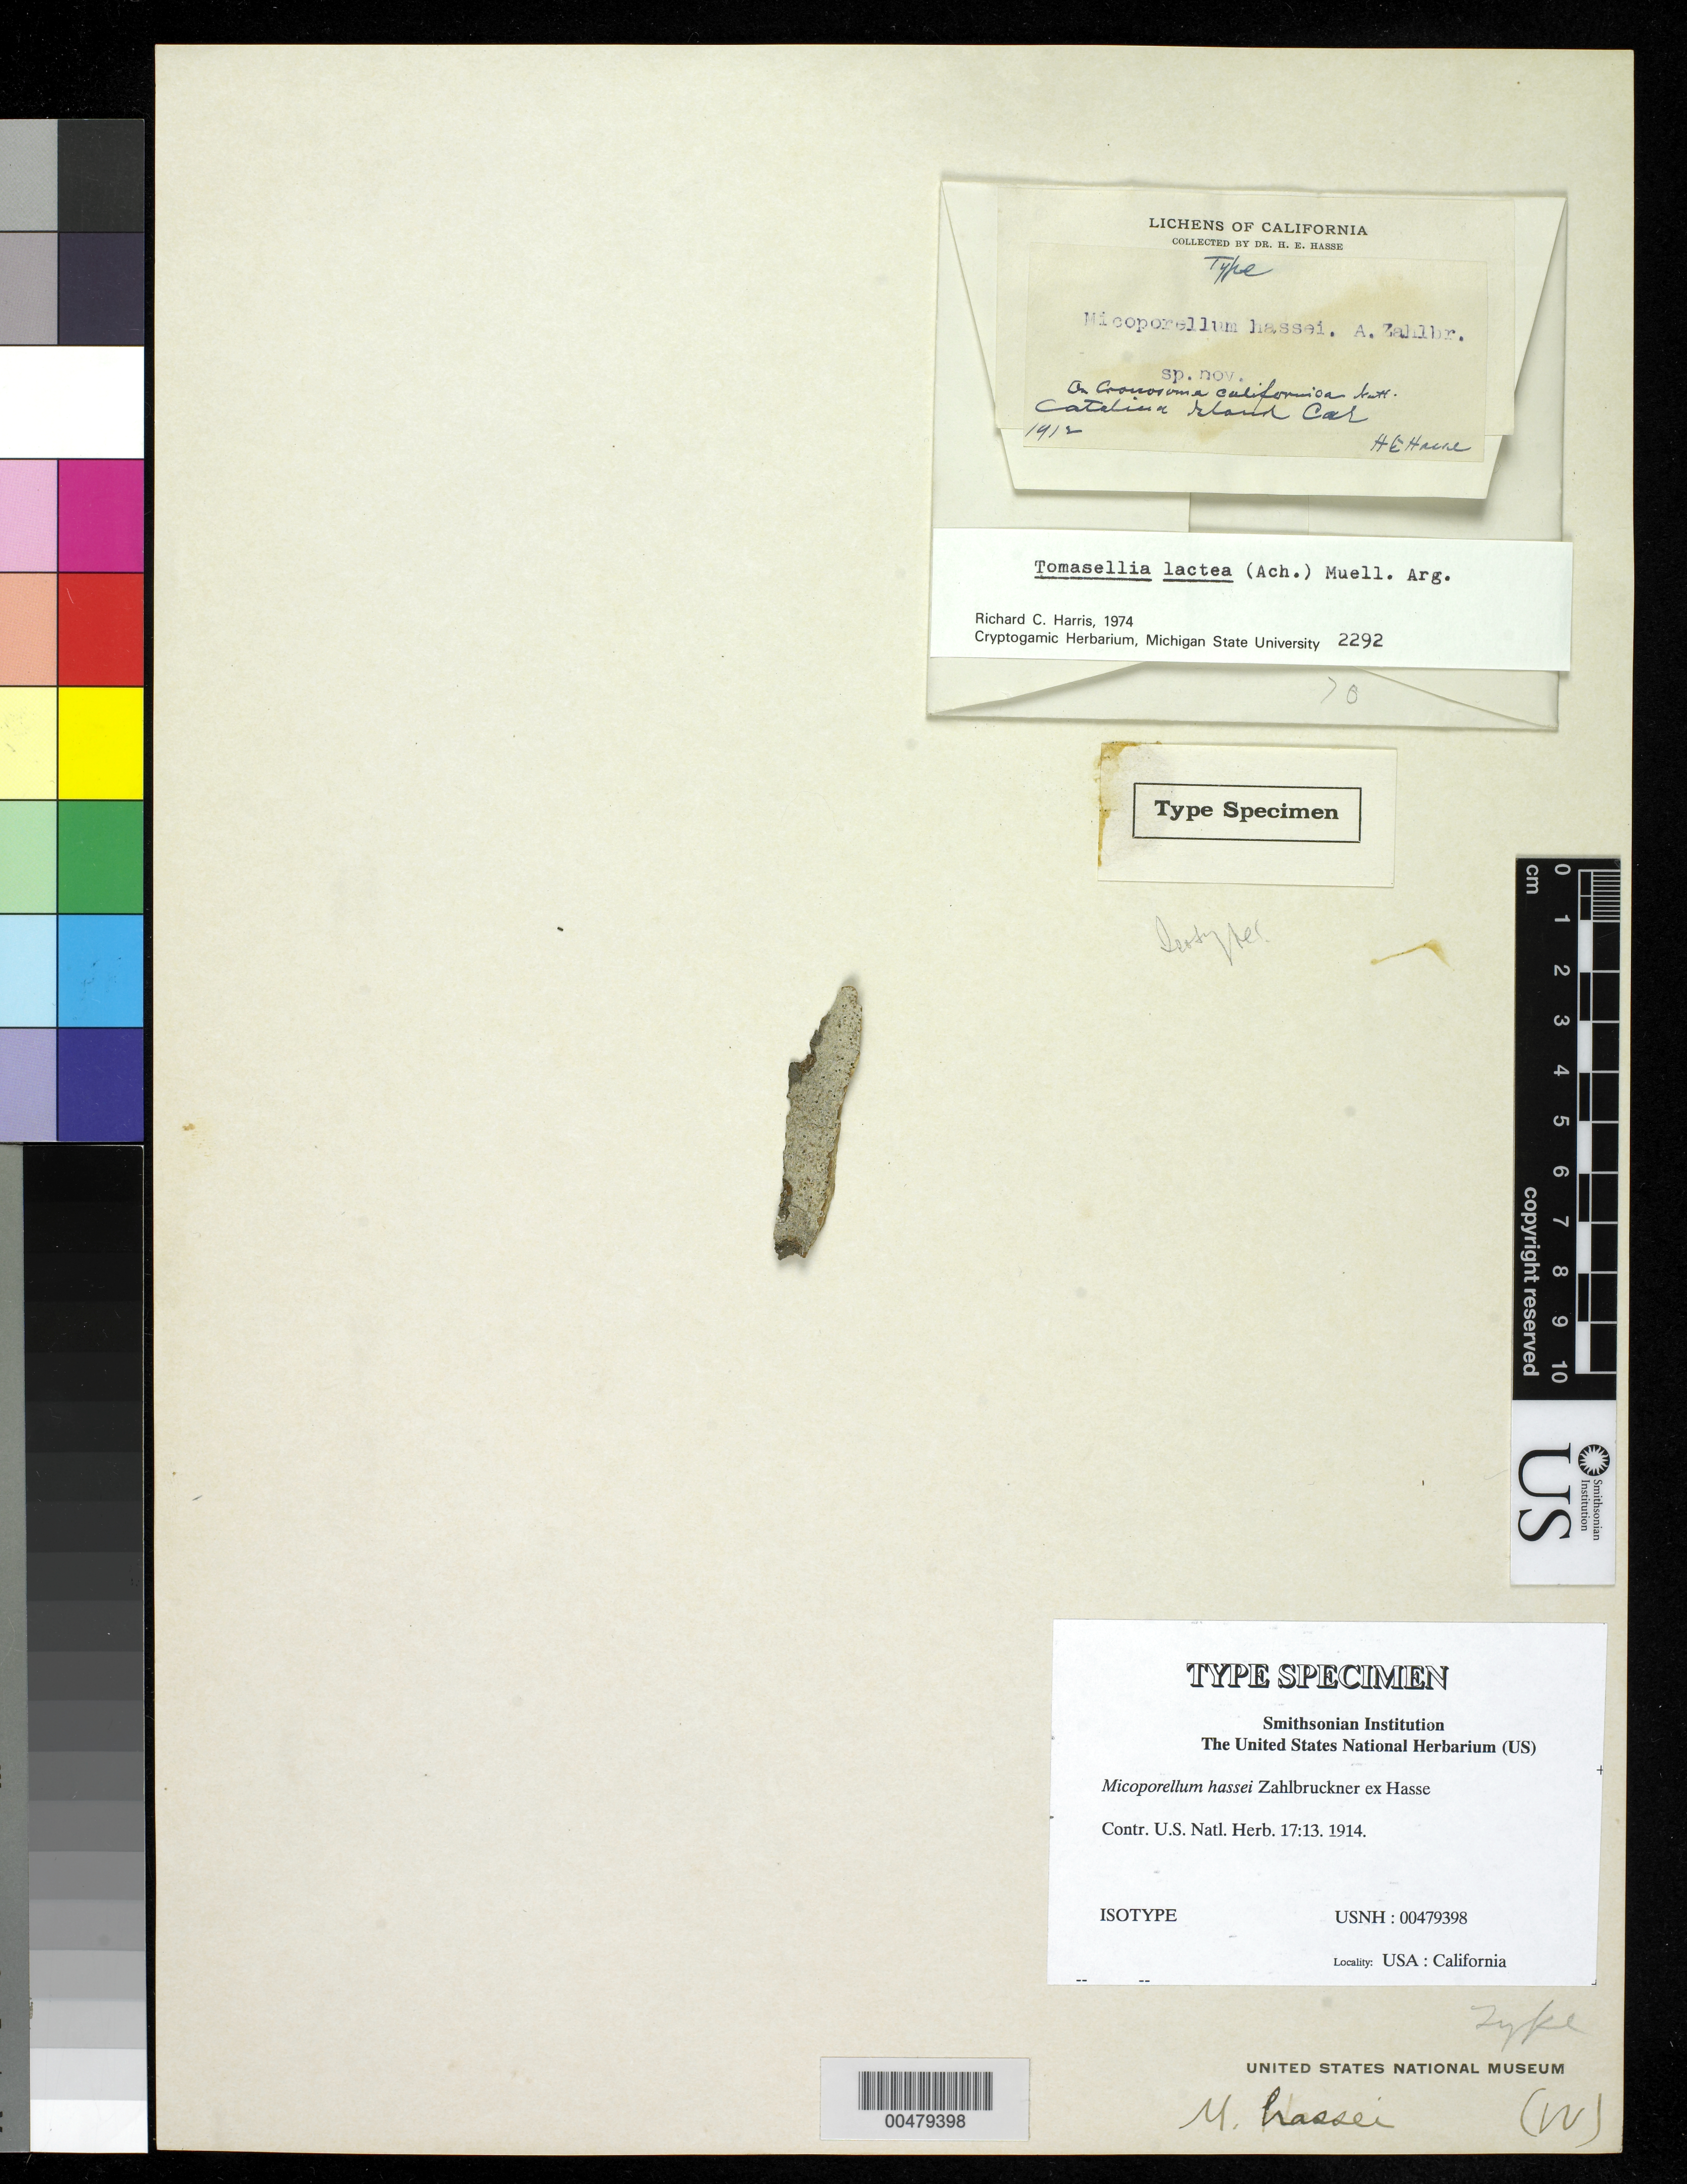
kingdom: Fungi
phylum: Ascomycota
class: Dothideomycetes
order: Pleosporales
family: Mycoporaceae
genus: Mycoporellum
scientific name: Mycoporellum hassei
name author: Zahlbr. ex Hasse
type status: Isotype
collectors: H. E. Hasse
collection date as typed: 1912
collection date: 1912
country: United States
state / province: California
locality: Catalina Ranch.